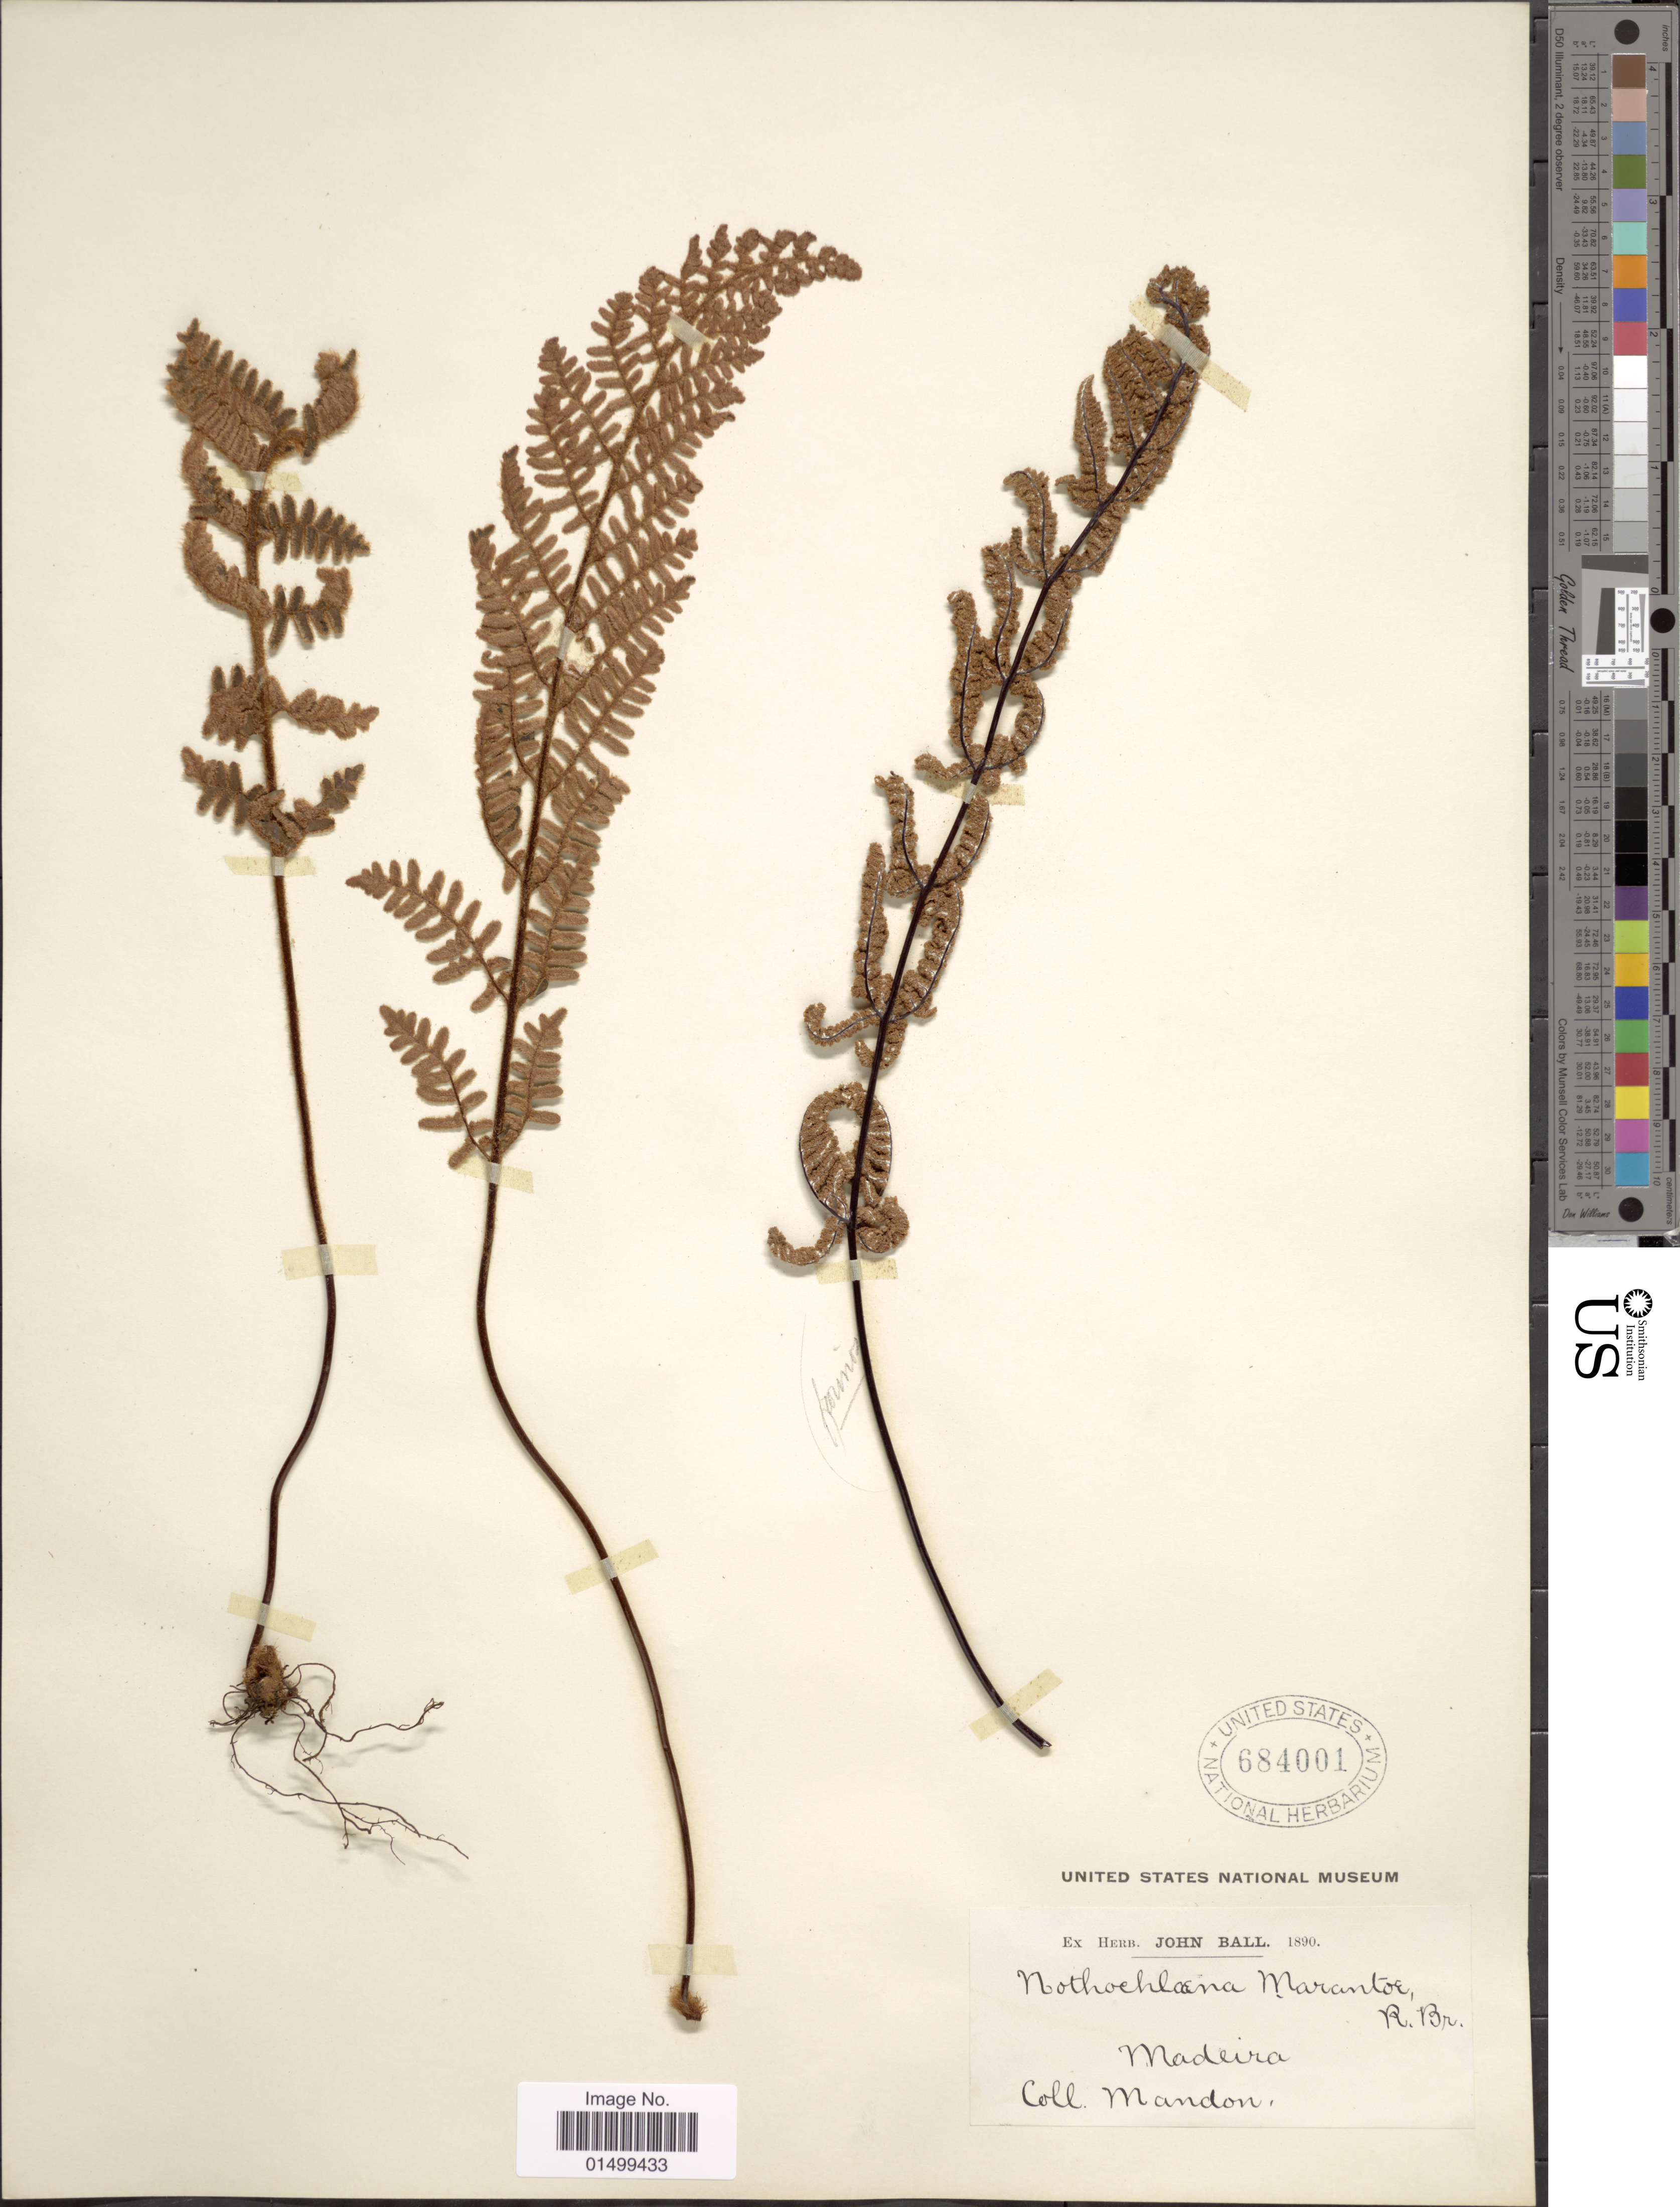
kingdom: Plantae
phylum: Tracheophyta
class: Polypodiopsida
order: Polypodiales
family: Pteridaceae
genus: Cheilanthes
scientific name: Cheilanthes marantae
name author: Domin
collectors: Mandon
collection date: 1890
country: Portugal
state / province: Madeira (Aut. Reg.)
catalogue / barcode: US 684001